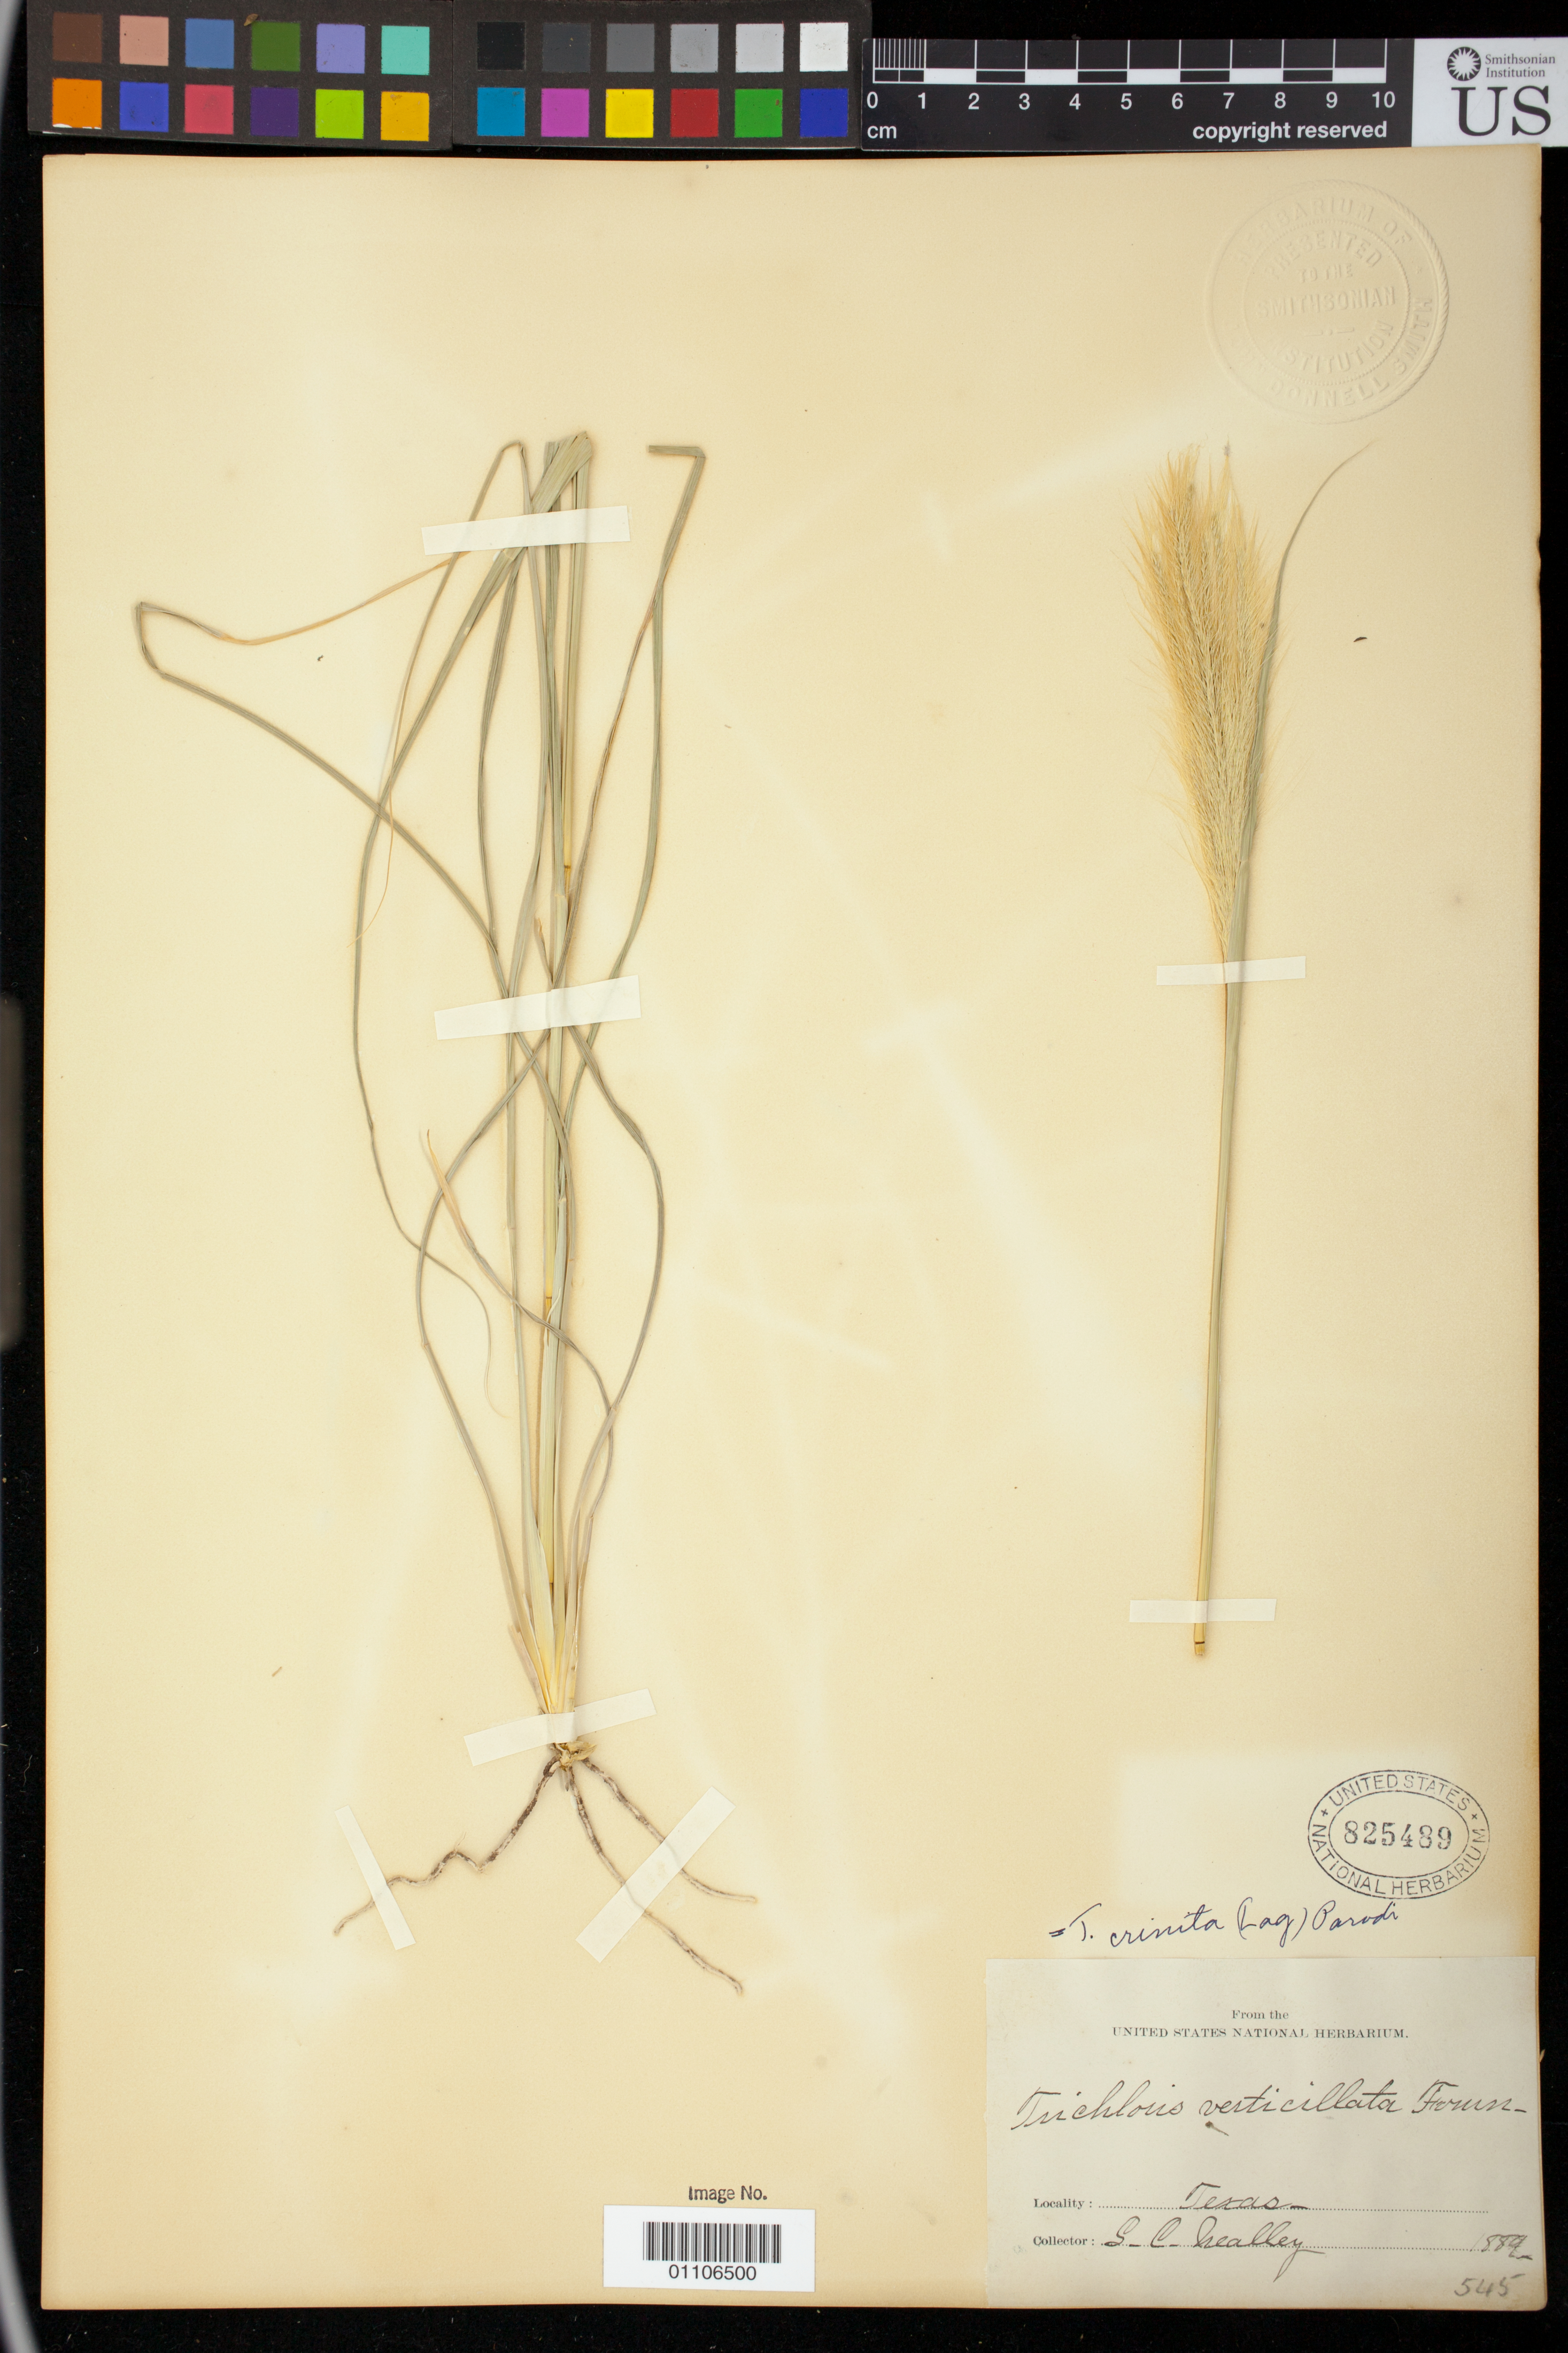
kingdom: Plantae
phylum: Tracheophyta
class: Liliopsida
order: Poales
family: Poaceae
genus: Trichloris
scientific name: Trichloris crinita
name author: (Lag.) Parodi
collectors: G. C. Nealley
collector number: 545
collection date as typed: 1889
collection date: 1889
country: United States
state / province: Texas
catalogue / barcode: US 825489